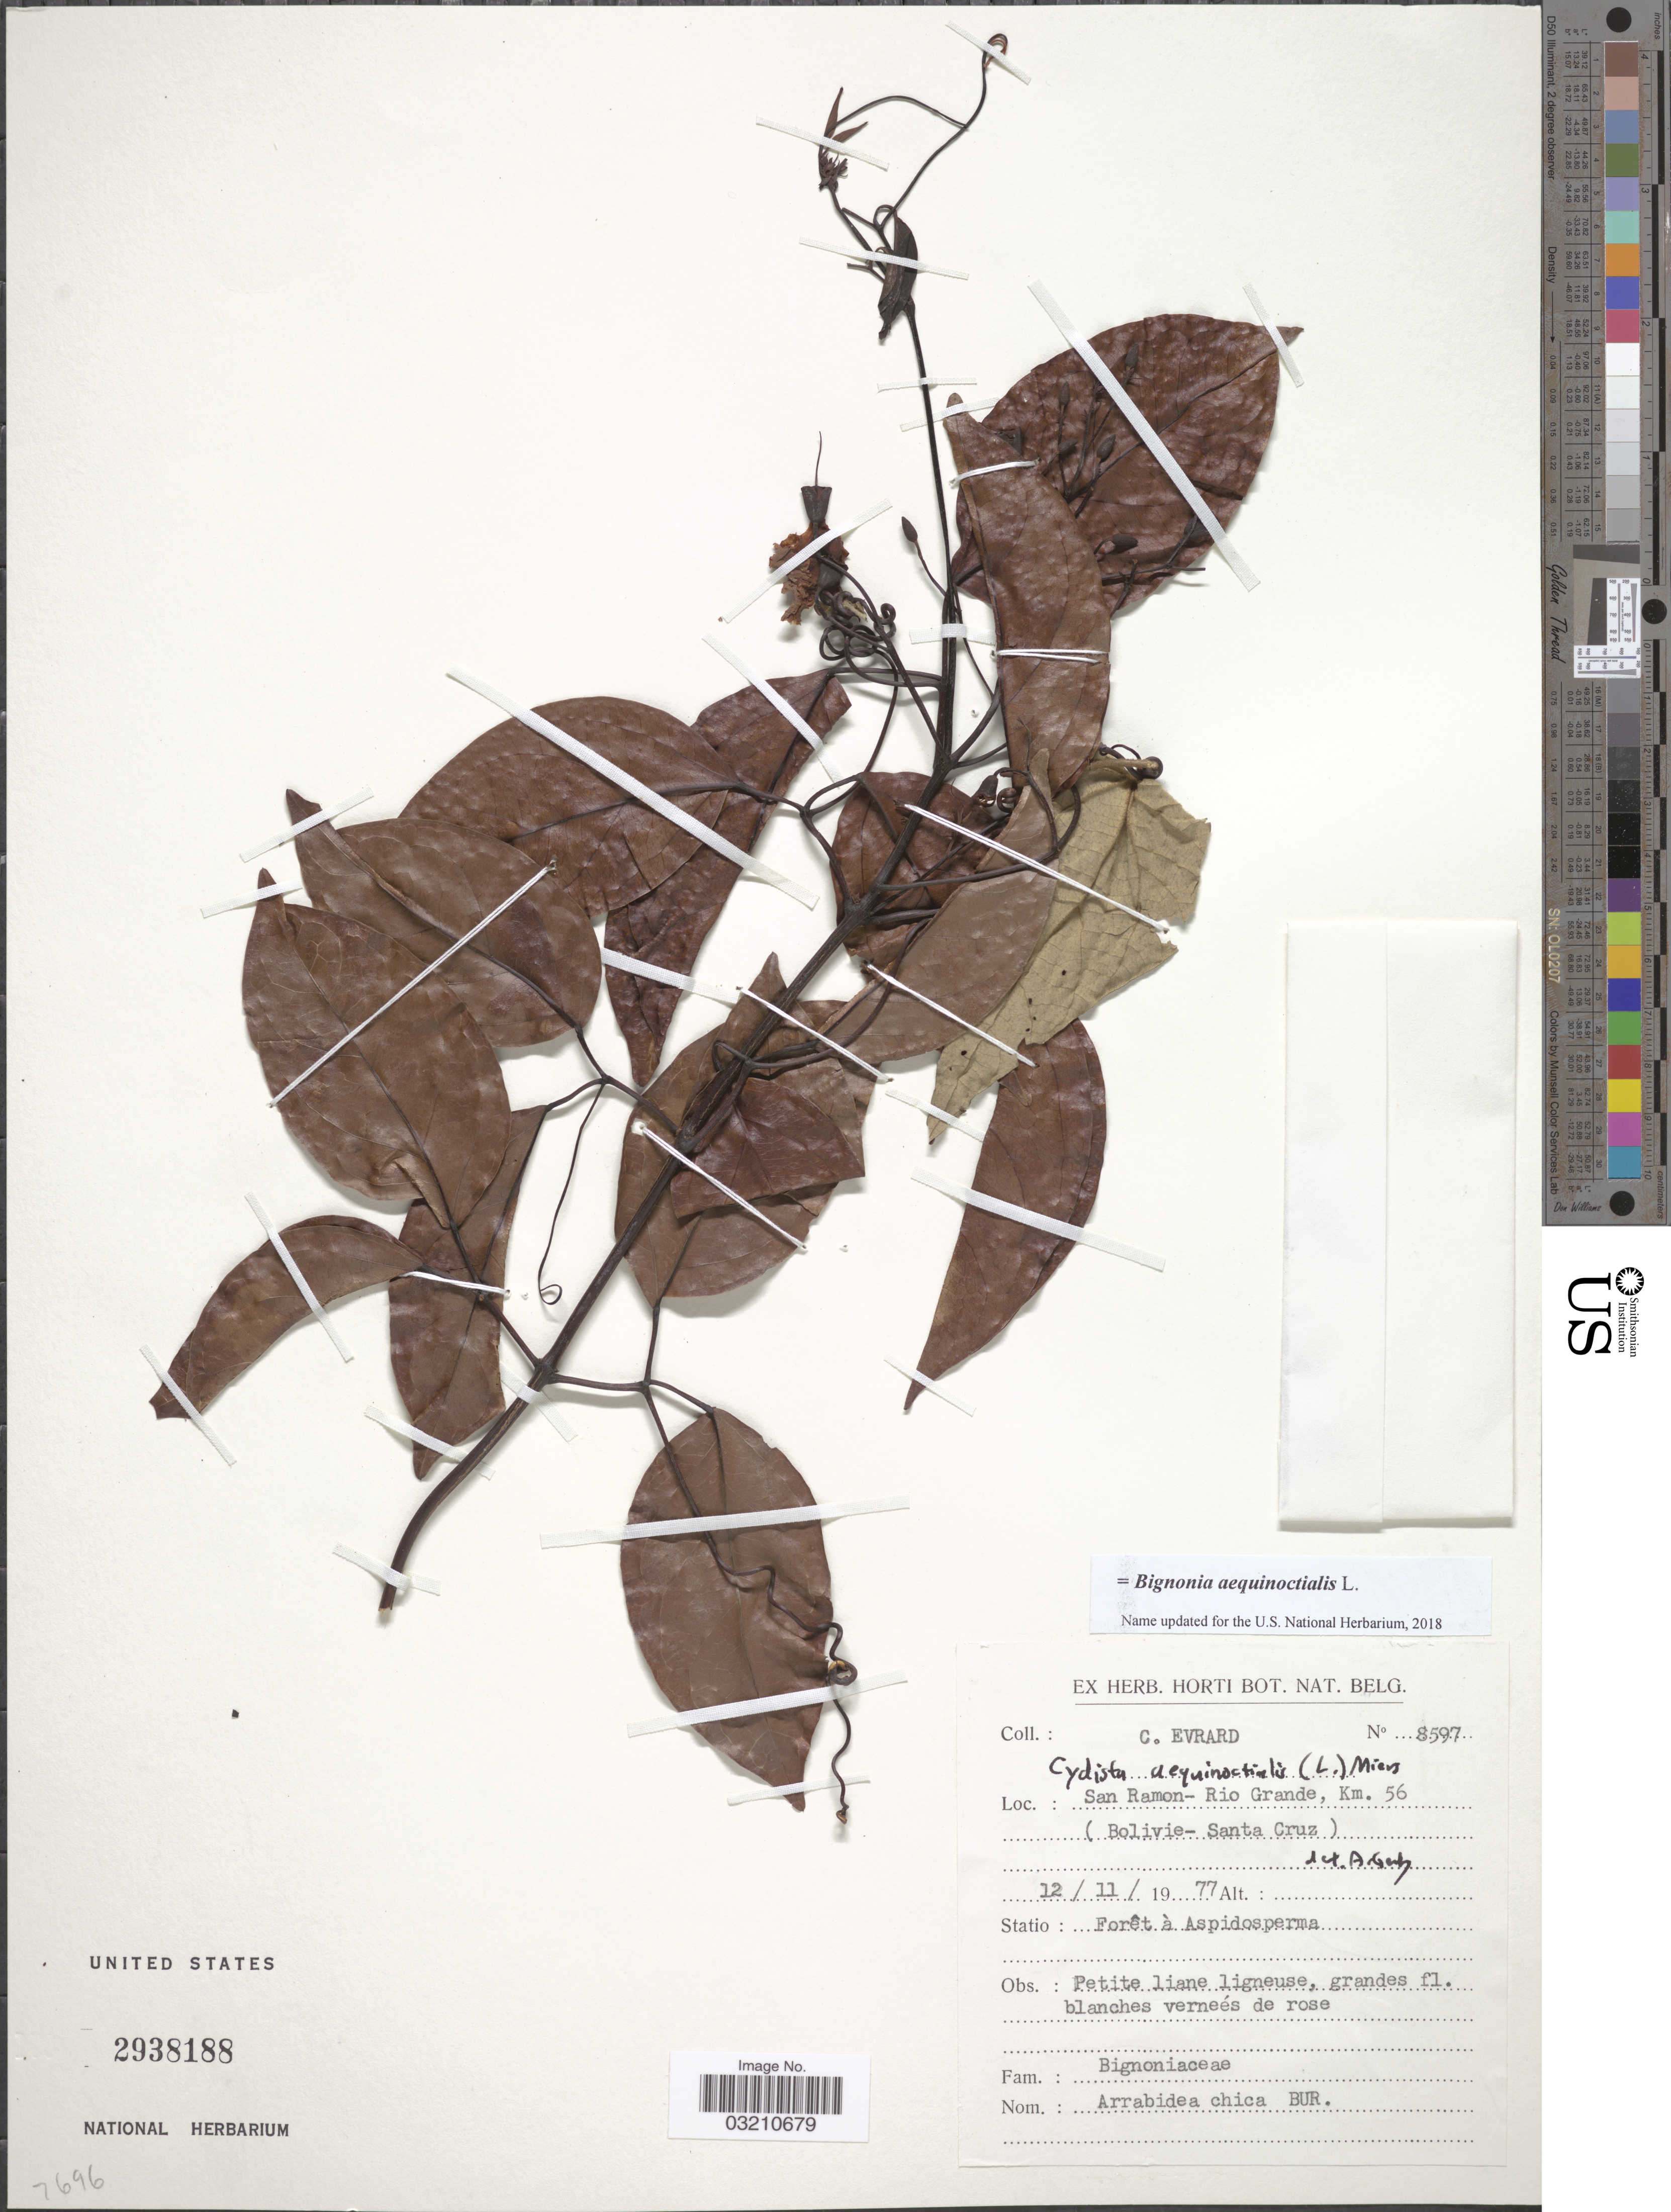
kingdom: Plantae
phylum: Tracheophyta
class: Magnoliopsida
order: Lamiales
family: Bignoniaceae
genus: Bignonia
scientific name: Bignonia aequinoctialis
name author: L.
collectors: C. Evrard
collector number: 8597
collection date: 1977-11-12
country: Bolivia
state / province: Santa Cruz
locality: San Ramon-Rio Grande, Km. 56.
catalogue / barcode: US 2938188